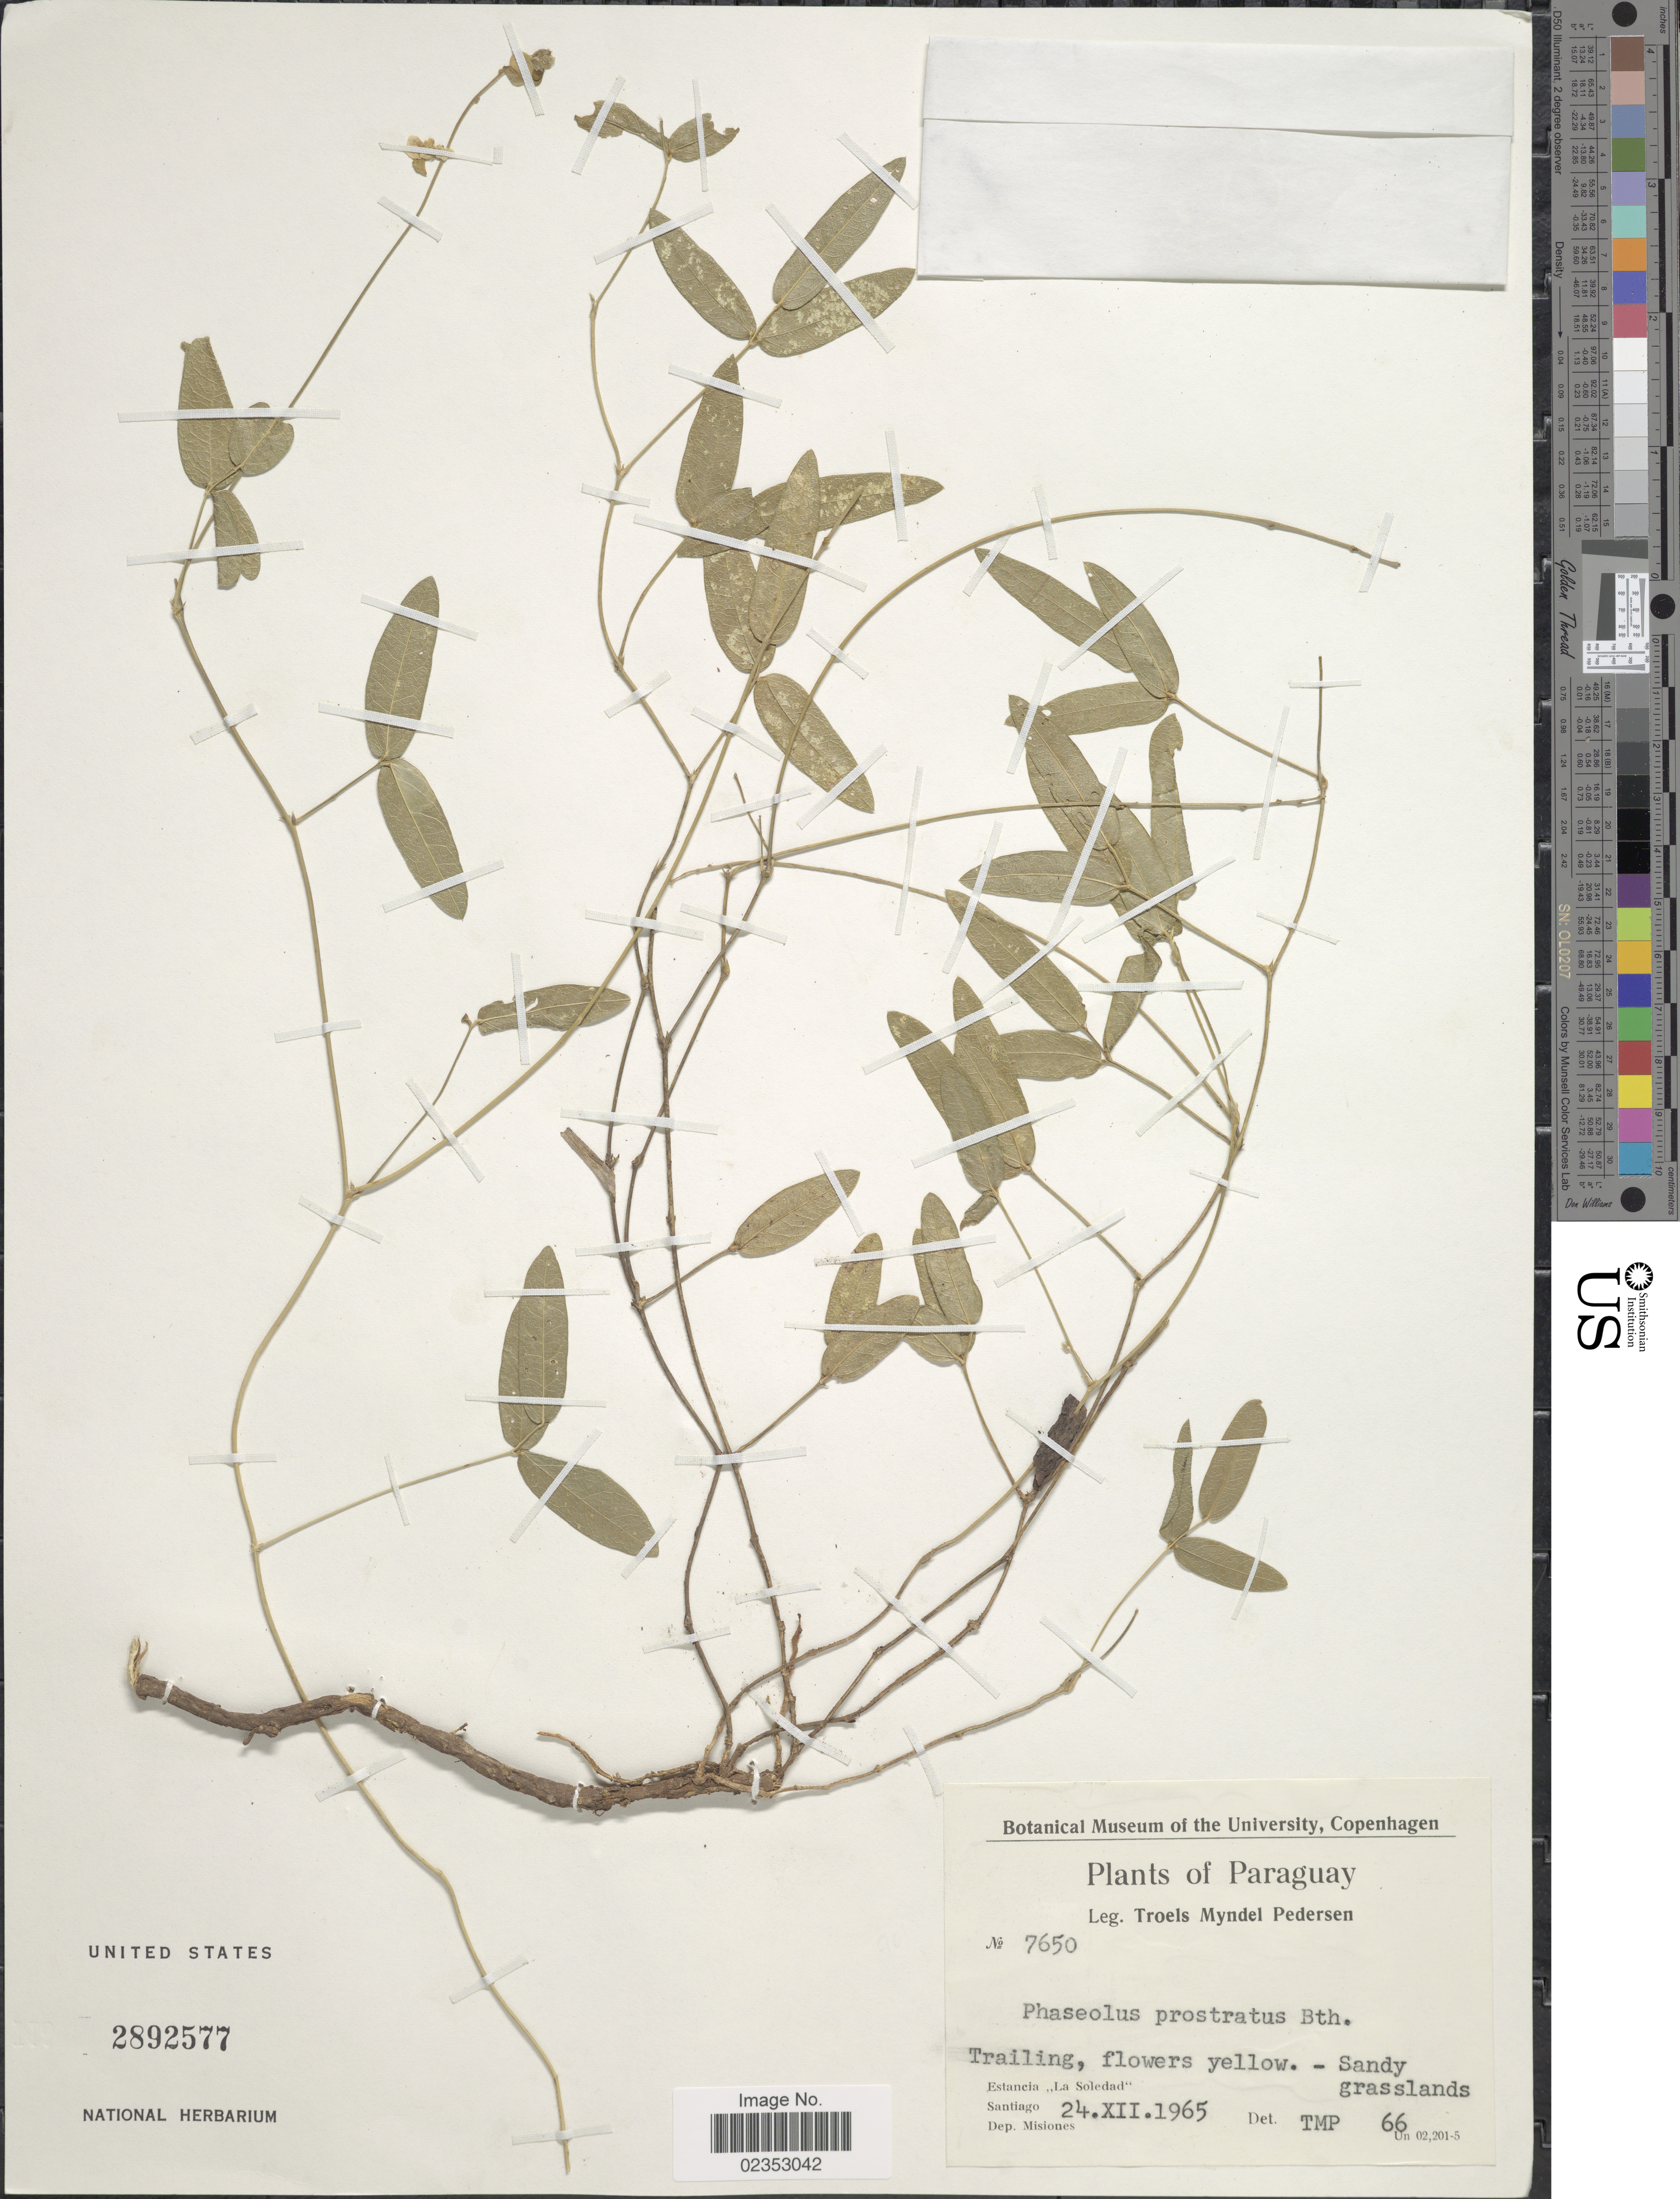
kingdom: Plantae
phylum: Tracheophyta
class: Magnoliopsida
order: Fabales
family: Fabaceae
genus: Macroptilium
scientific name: Macroptilium prostratum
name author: (Benth.) Urb.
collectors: T. Pederson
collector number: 7650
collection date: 1965-12-24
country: Paraguay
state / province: Misiones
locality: Sandy grasslands, Estancia ,,La Soledad', Santiago, Dep. Misiones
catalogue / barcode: US 2892577